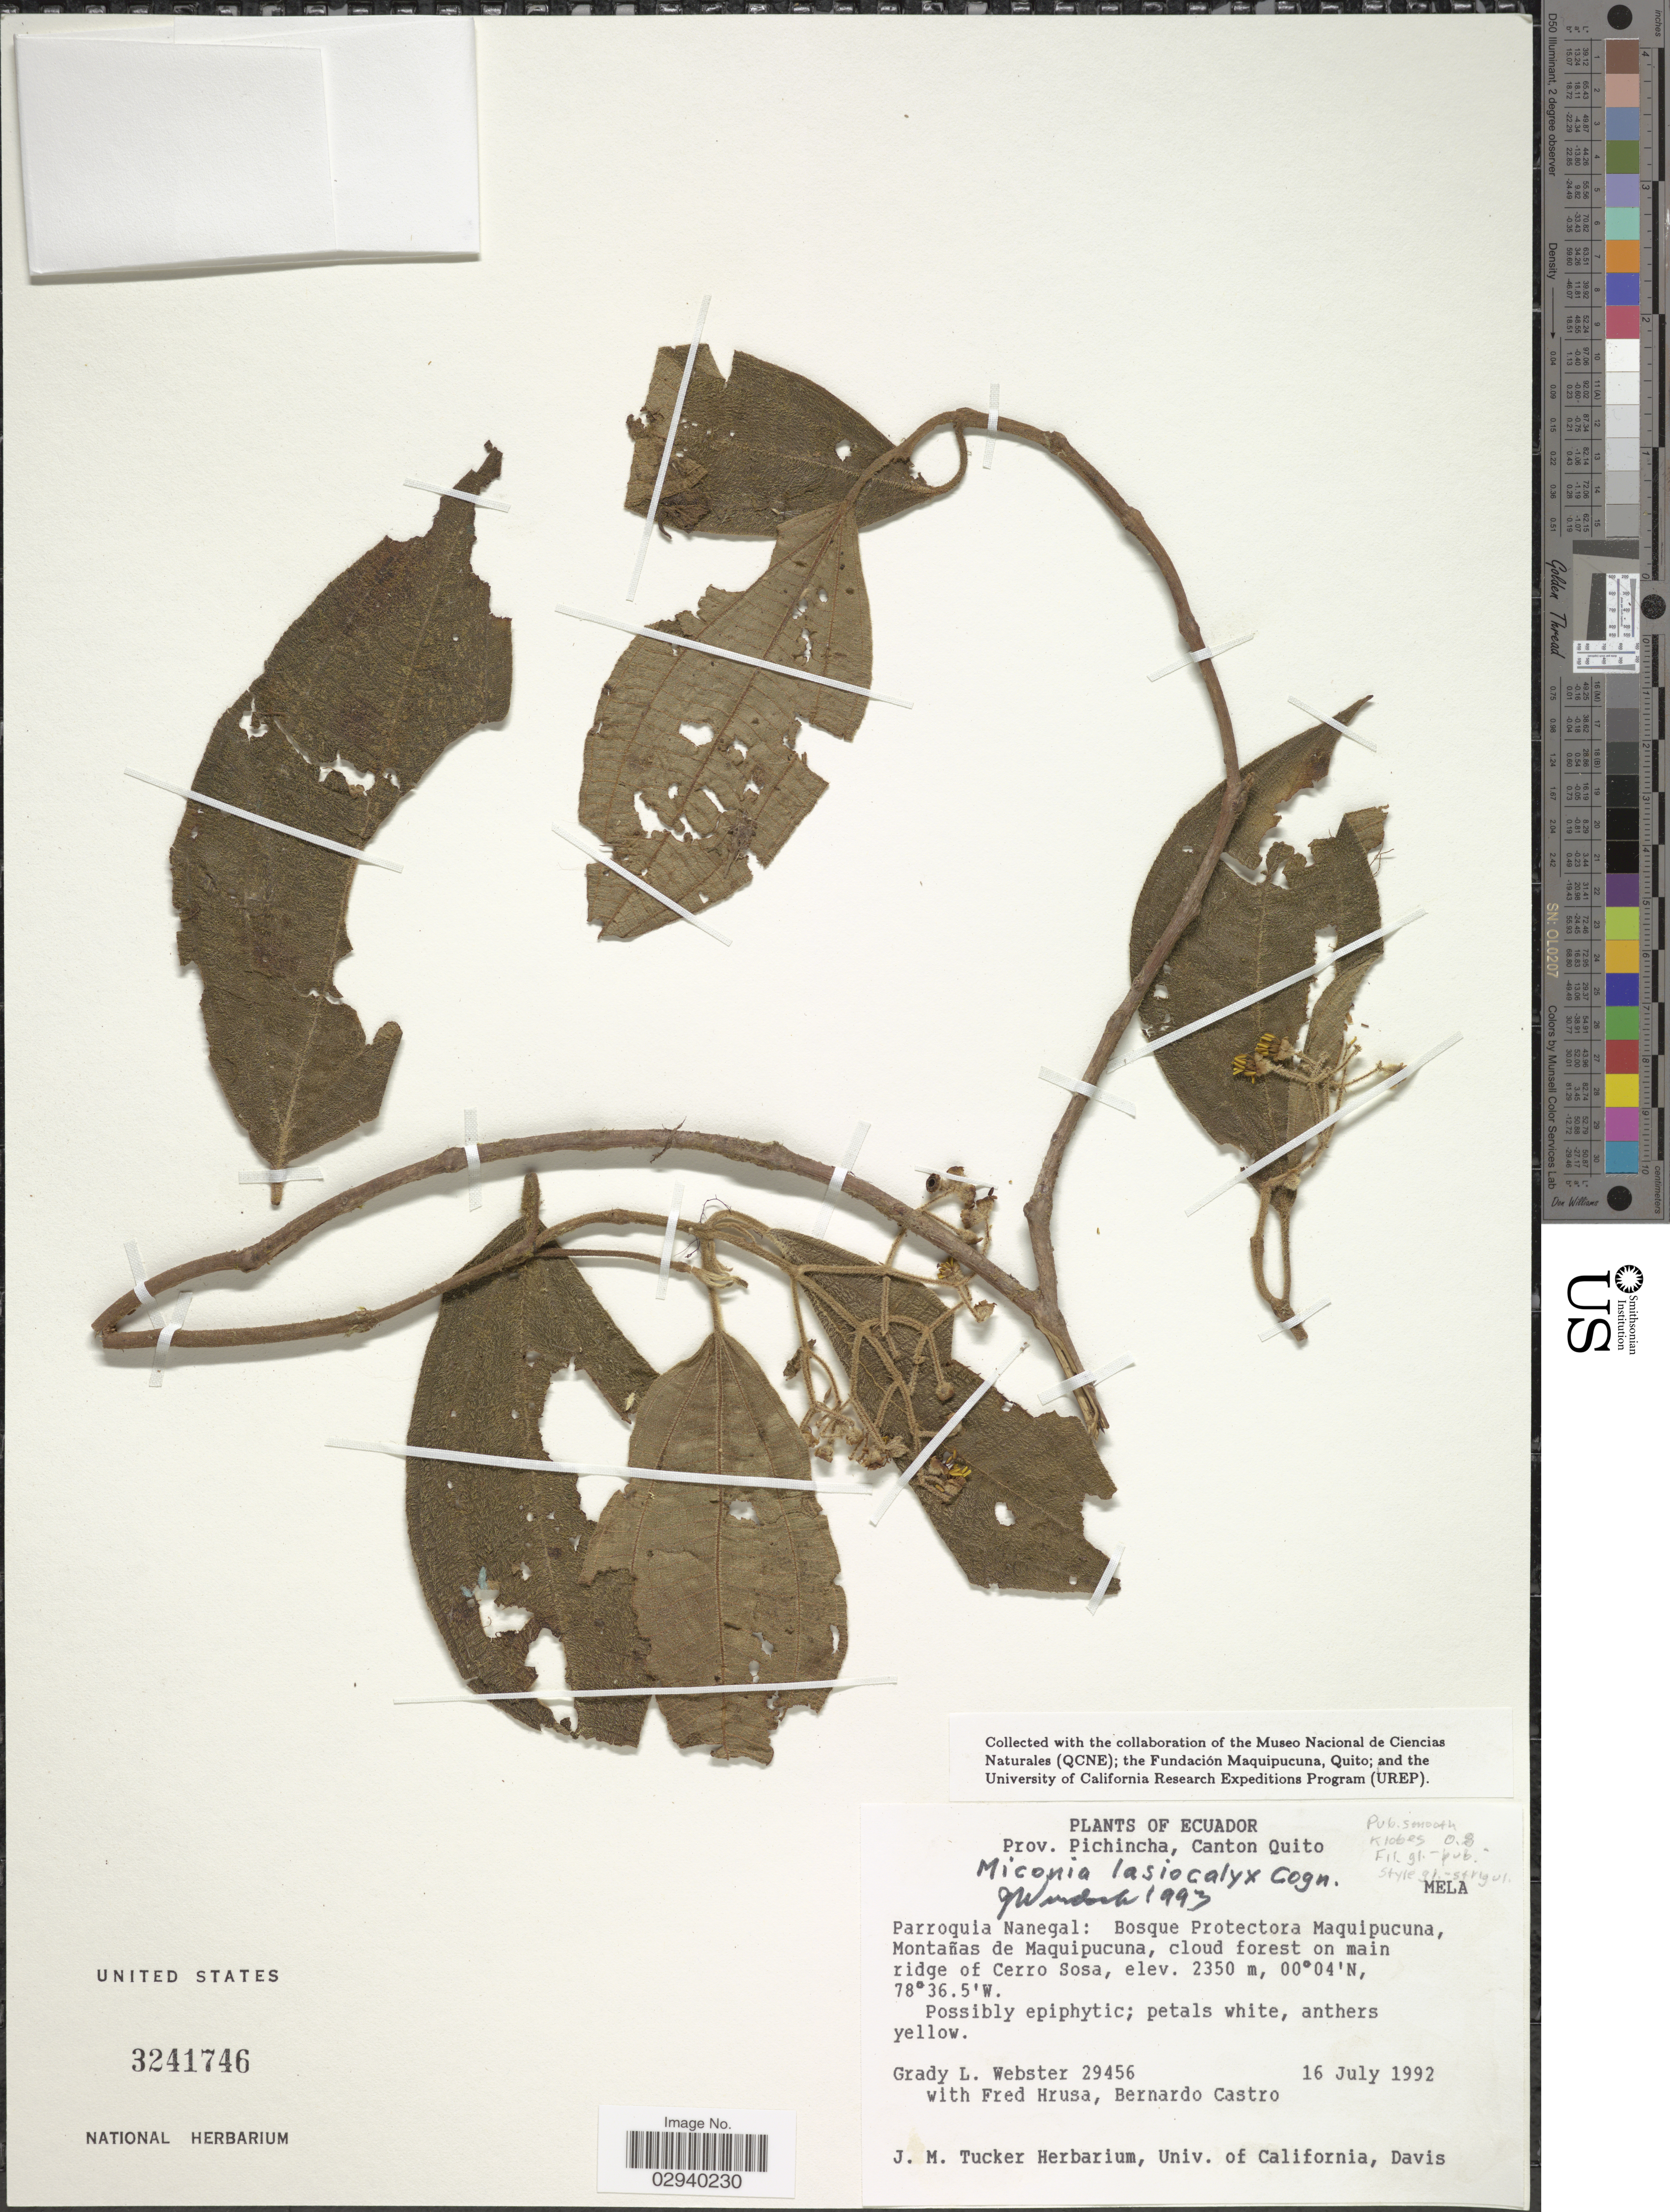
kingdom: Plantae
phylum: Tracheophyta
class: Magnoliopsida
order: Myrtales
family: Melastomataceae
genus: Miconia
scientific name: Miconia lasiocalyx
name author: Cogn.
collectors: G. L. Webster, G. Hrusa & B. Castro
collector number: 29456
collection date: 1992-07-16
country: Ecuador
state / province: Pichincha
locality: Canton Quito. Parroquia Nanegal: Bosque Protectora Maquipucuna, Mantañas de Maquipucuna, cloud forest on main ridge of Cerro Sosa.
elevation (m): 2350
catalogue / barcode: US 3241746